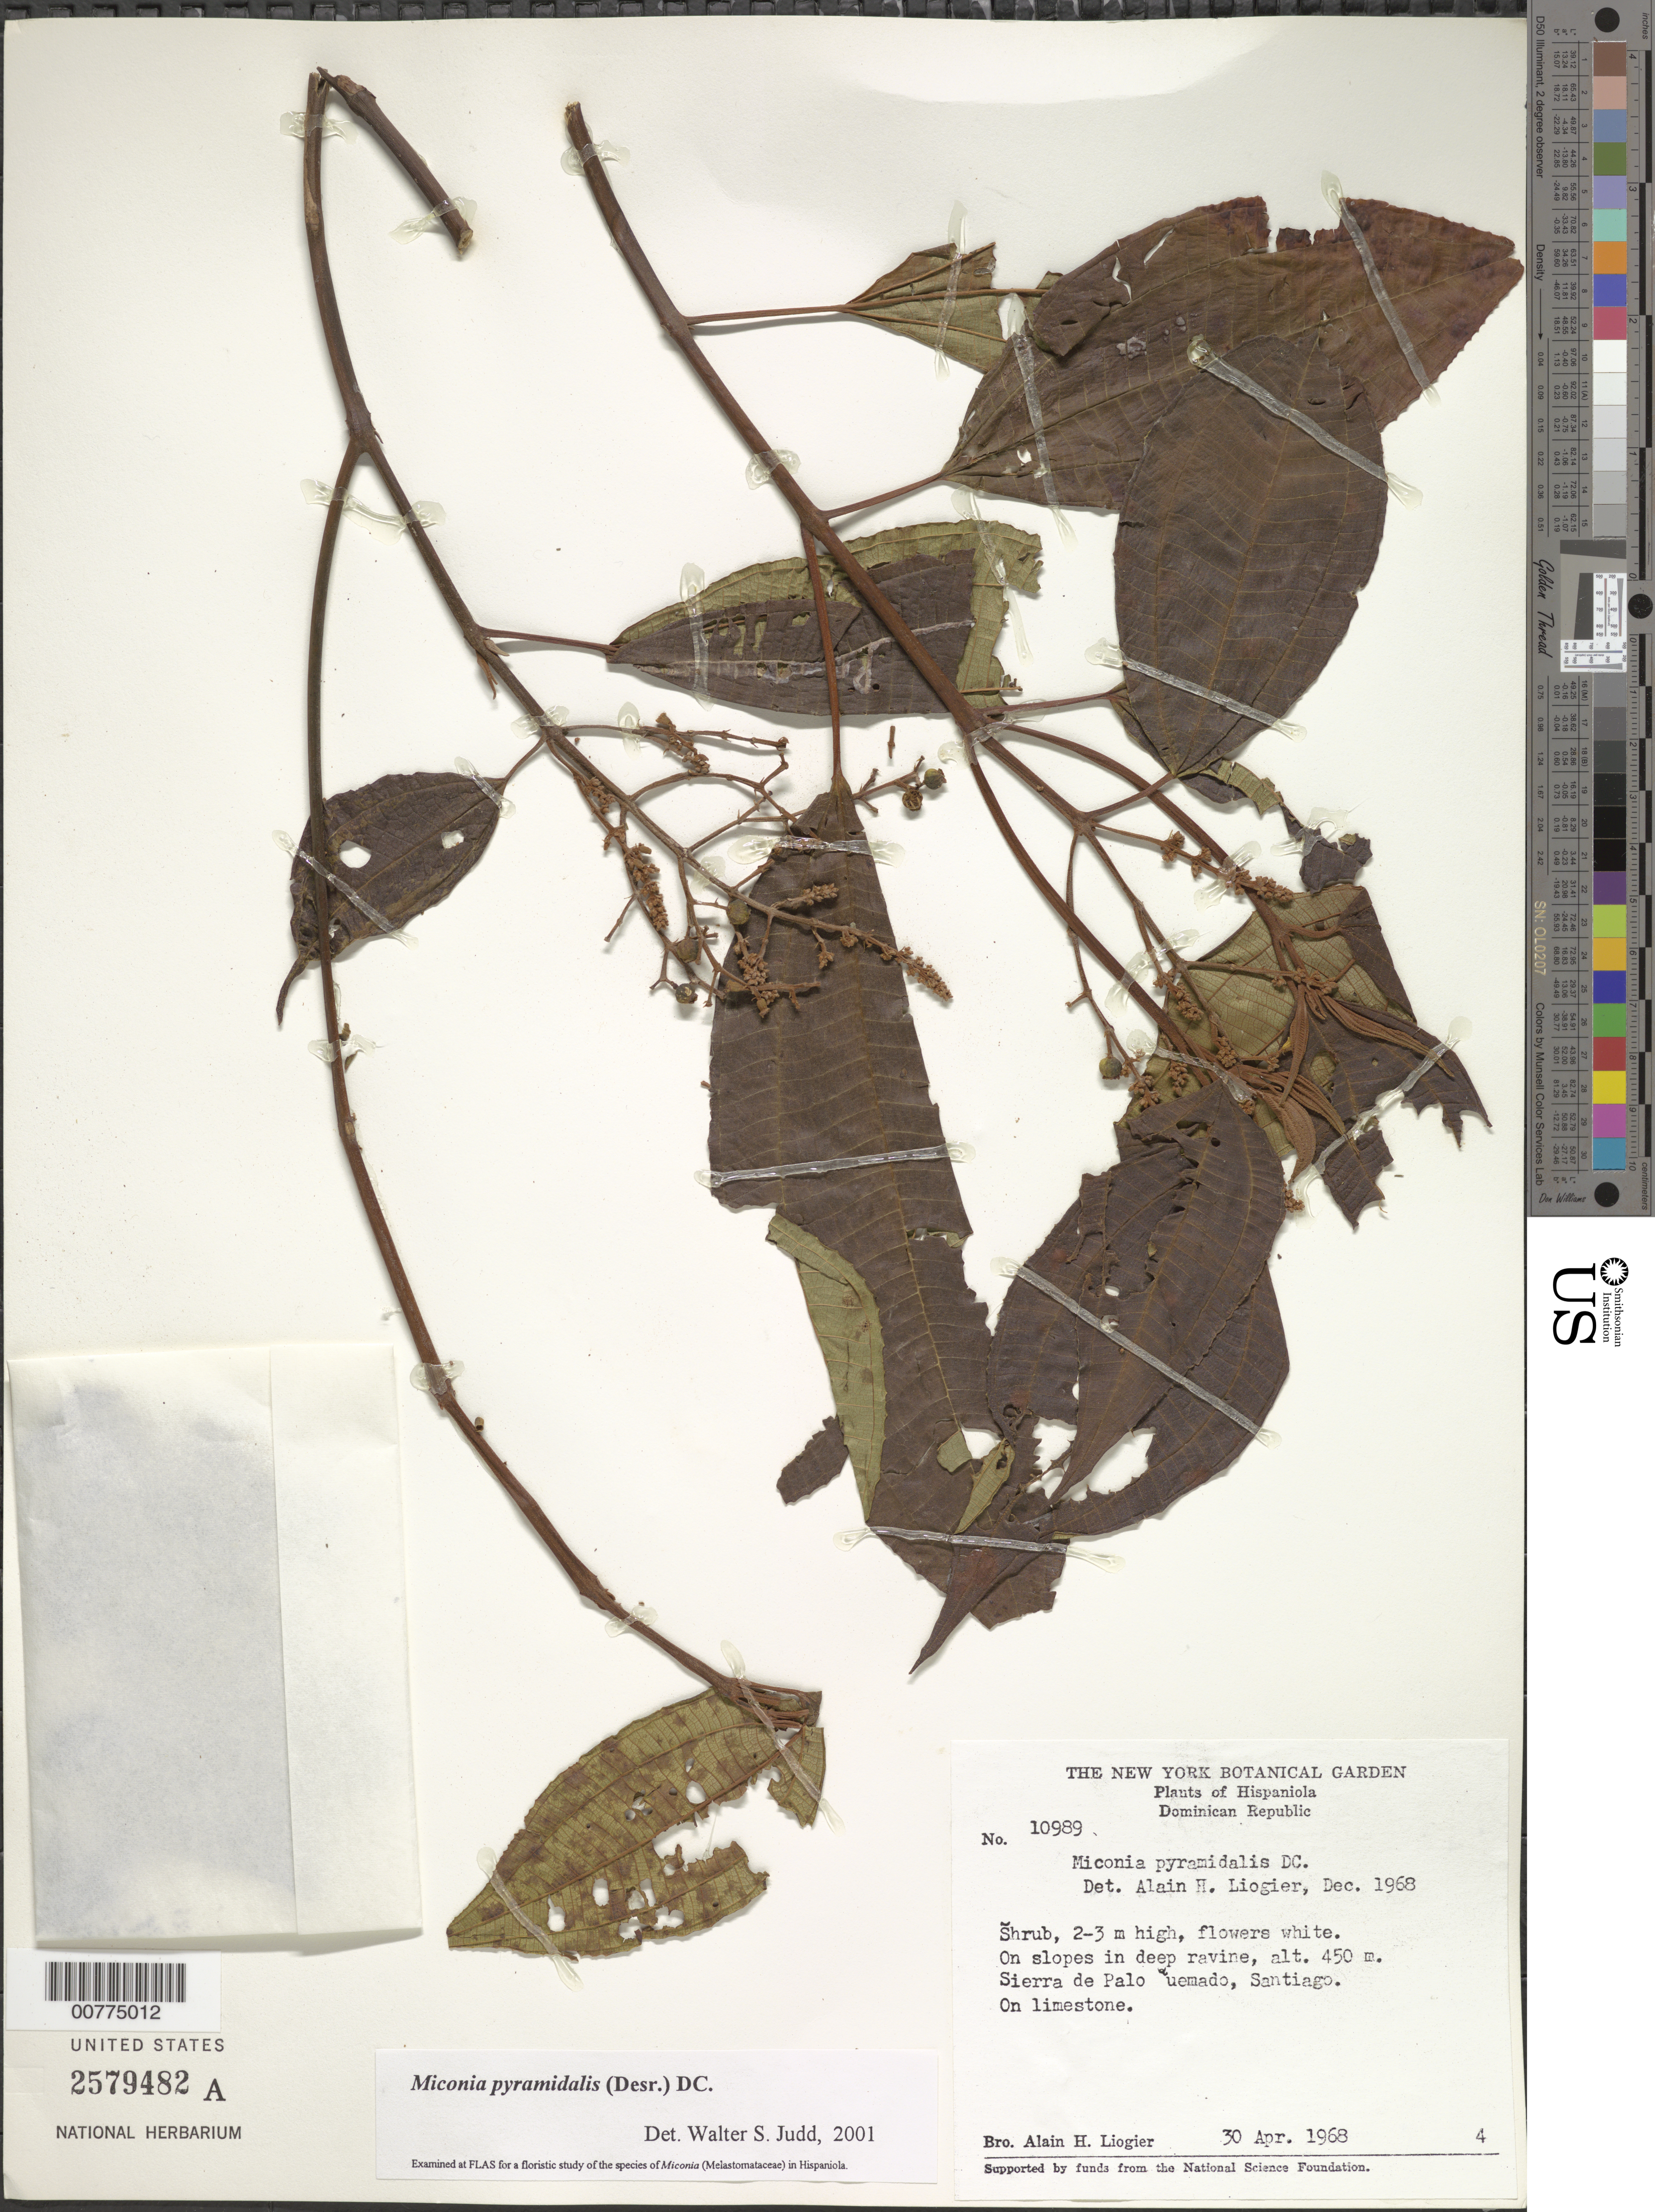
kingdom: Plantae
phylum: Tracheophyta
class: Magnoliopsida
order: Myrtales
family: Melastomataceae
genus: Miconia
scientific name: Miconia pyramidalis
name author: (Desr.) DC.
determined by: Judd, Walter S.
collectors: A. H. Liogier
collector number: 10989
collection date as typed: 30 Apr 1968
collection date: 1968-04-30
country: Dominican Republic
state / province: Santiago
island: Hispaniola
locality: Sierra de Palo Quemado.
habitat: On slopes in deep ravine, on limestone.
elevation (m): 450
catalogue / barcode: US 2579482A